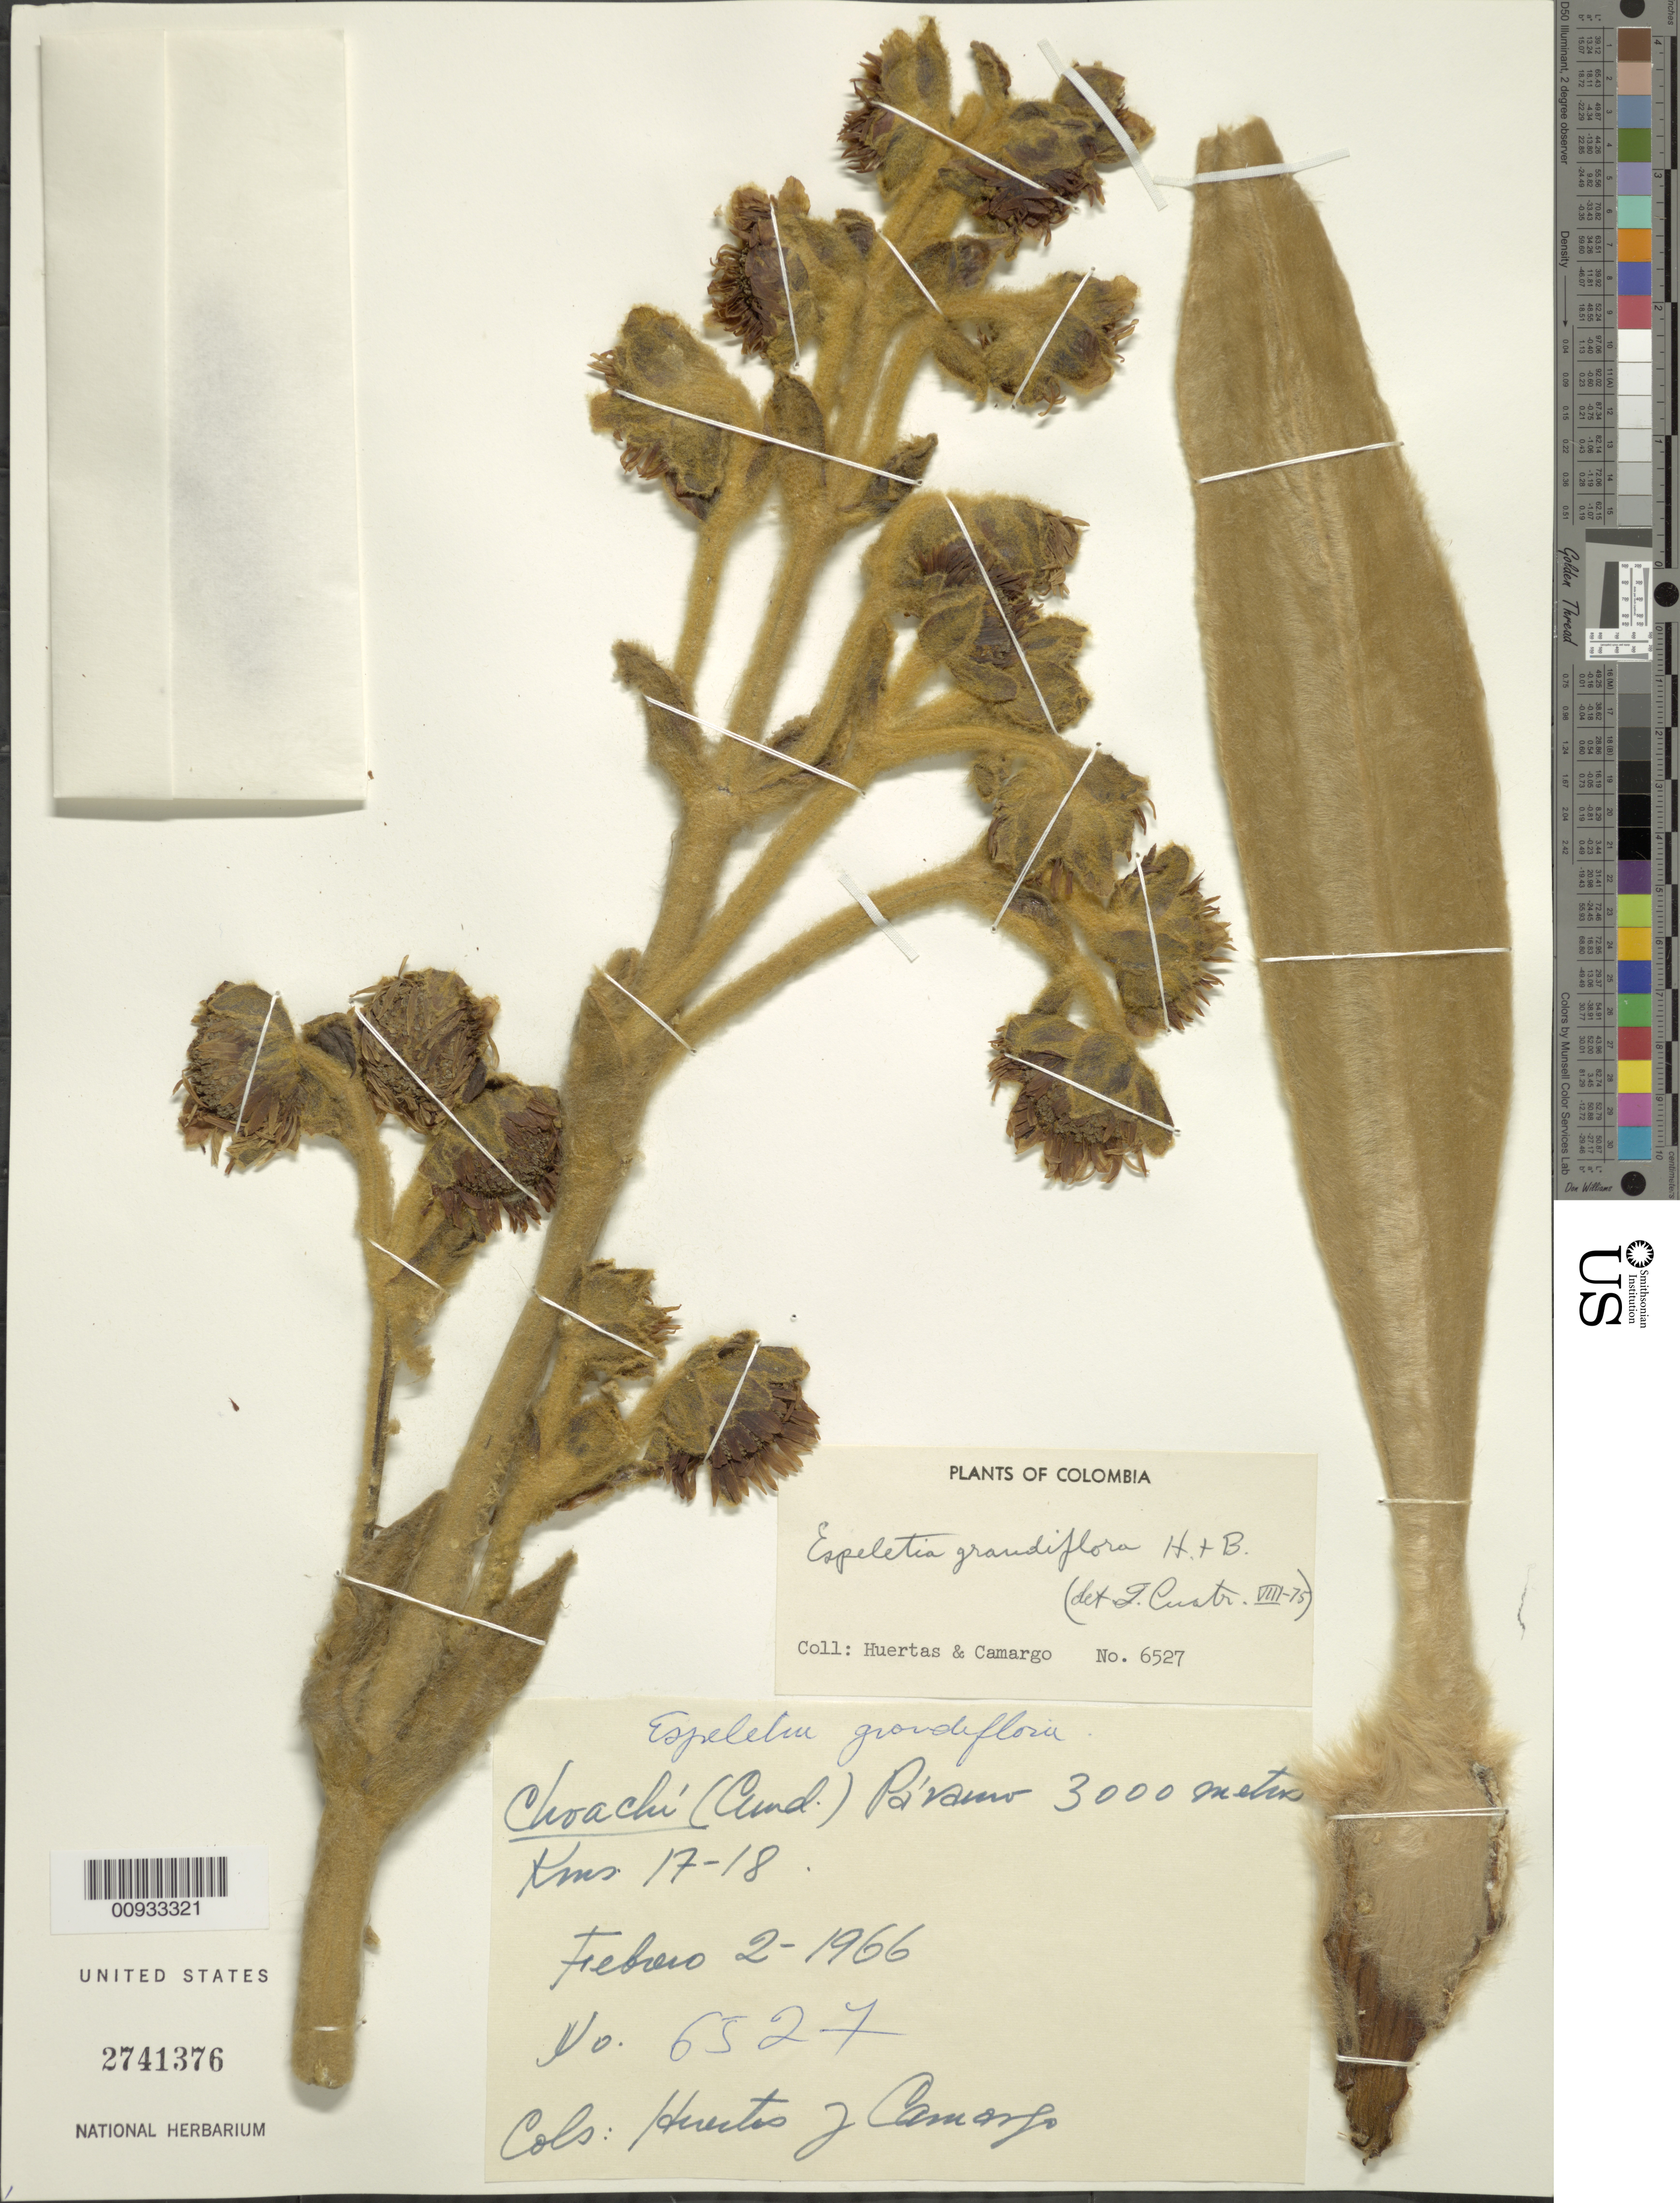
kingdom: Plantae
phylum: Tracheophyta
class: Magnoliopsida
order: Asterales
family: Asteraceae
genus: Espeletia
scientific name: Espeletia grandiflora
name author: Humb. & Bonpl.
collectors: G. Huertas & L. A. Camargo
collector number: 6727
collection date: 1966-02-02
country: Colombia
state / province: Cundinamarca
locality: Choachí, km 17-18.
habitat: Páramo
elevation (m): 3000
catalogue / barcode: US 2741376